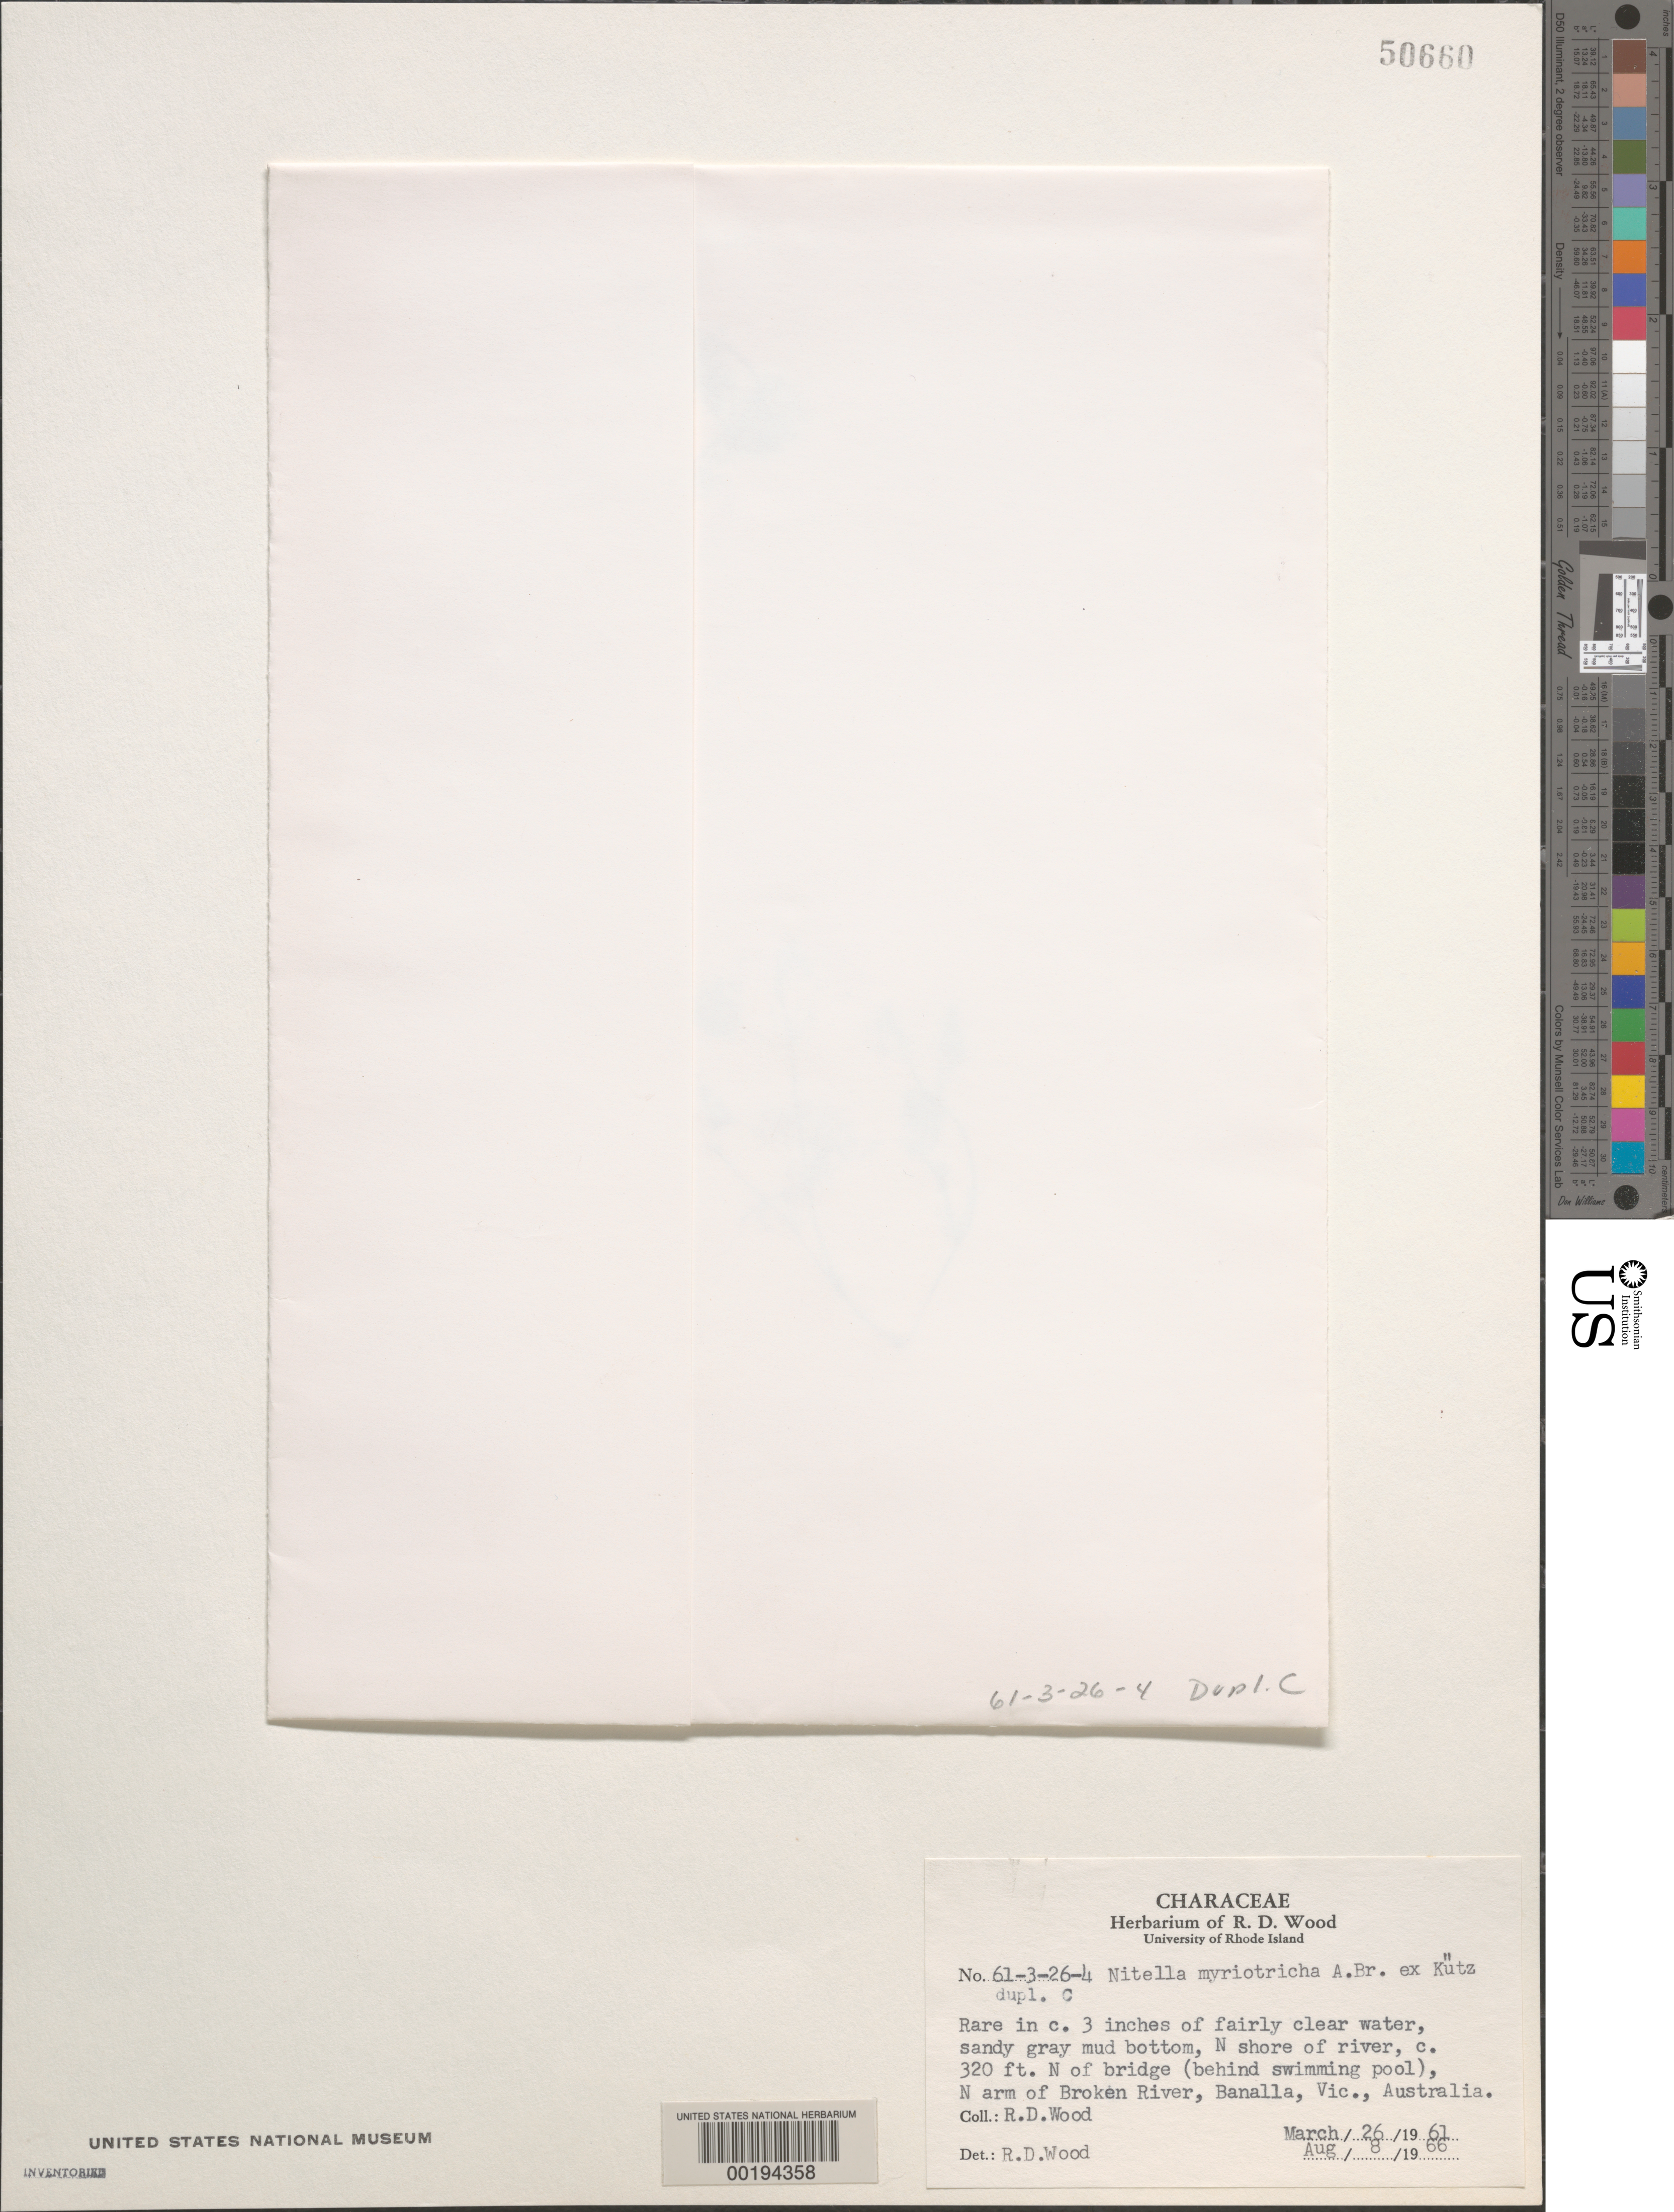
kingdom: Plantae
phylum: Charophyta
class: Charophyceae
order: Charales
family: Characeae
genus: Nitella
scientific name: Nitella myriotricha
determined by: Wood, R. D.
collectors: R. Wood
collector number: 61-3-26-4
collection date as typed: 26 Mar 1961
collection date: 1961-03-26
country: Australia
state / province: Victoria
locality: North arm of broken river, banalla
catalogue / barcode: US 50660